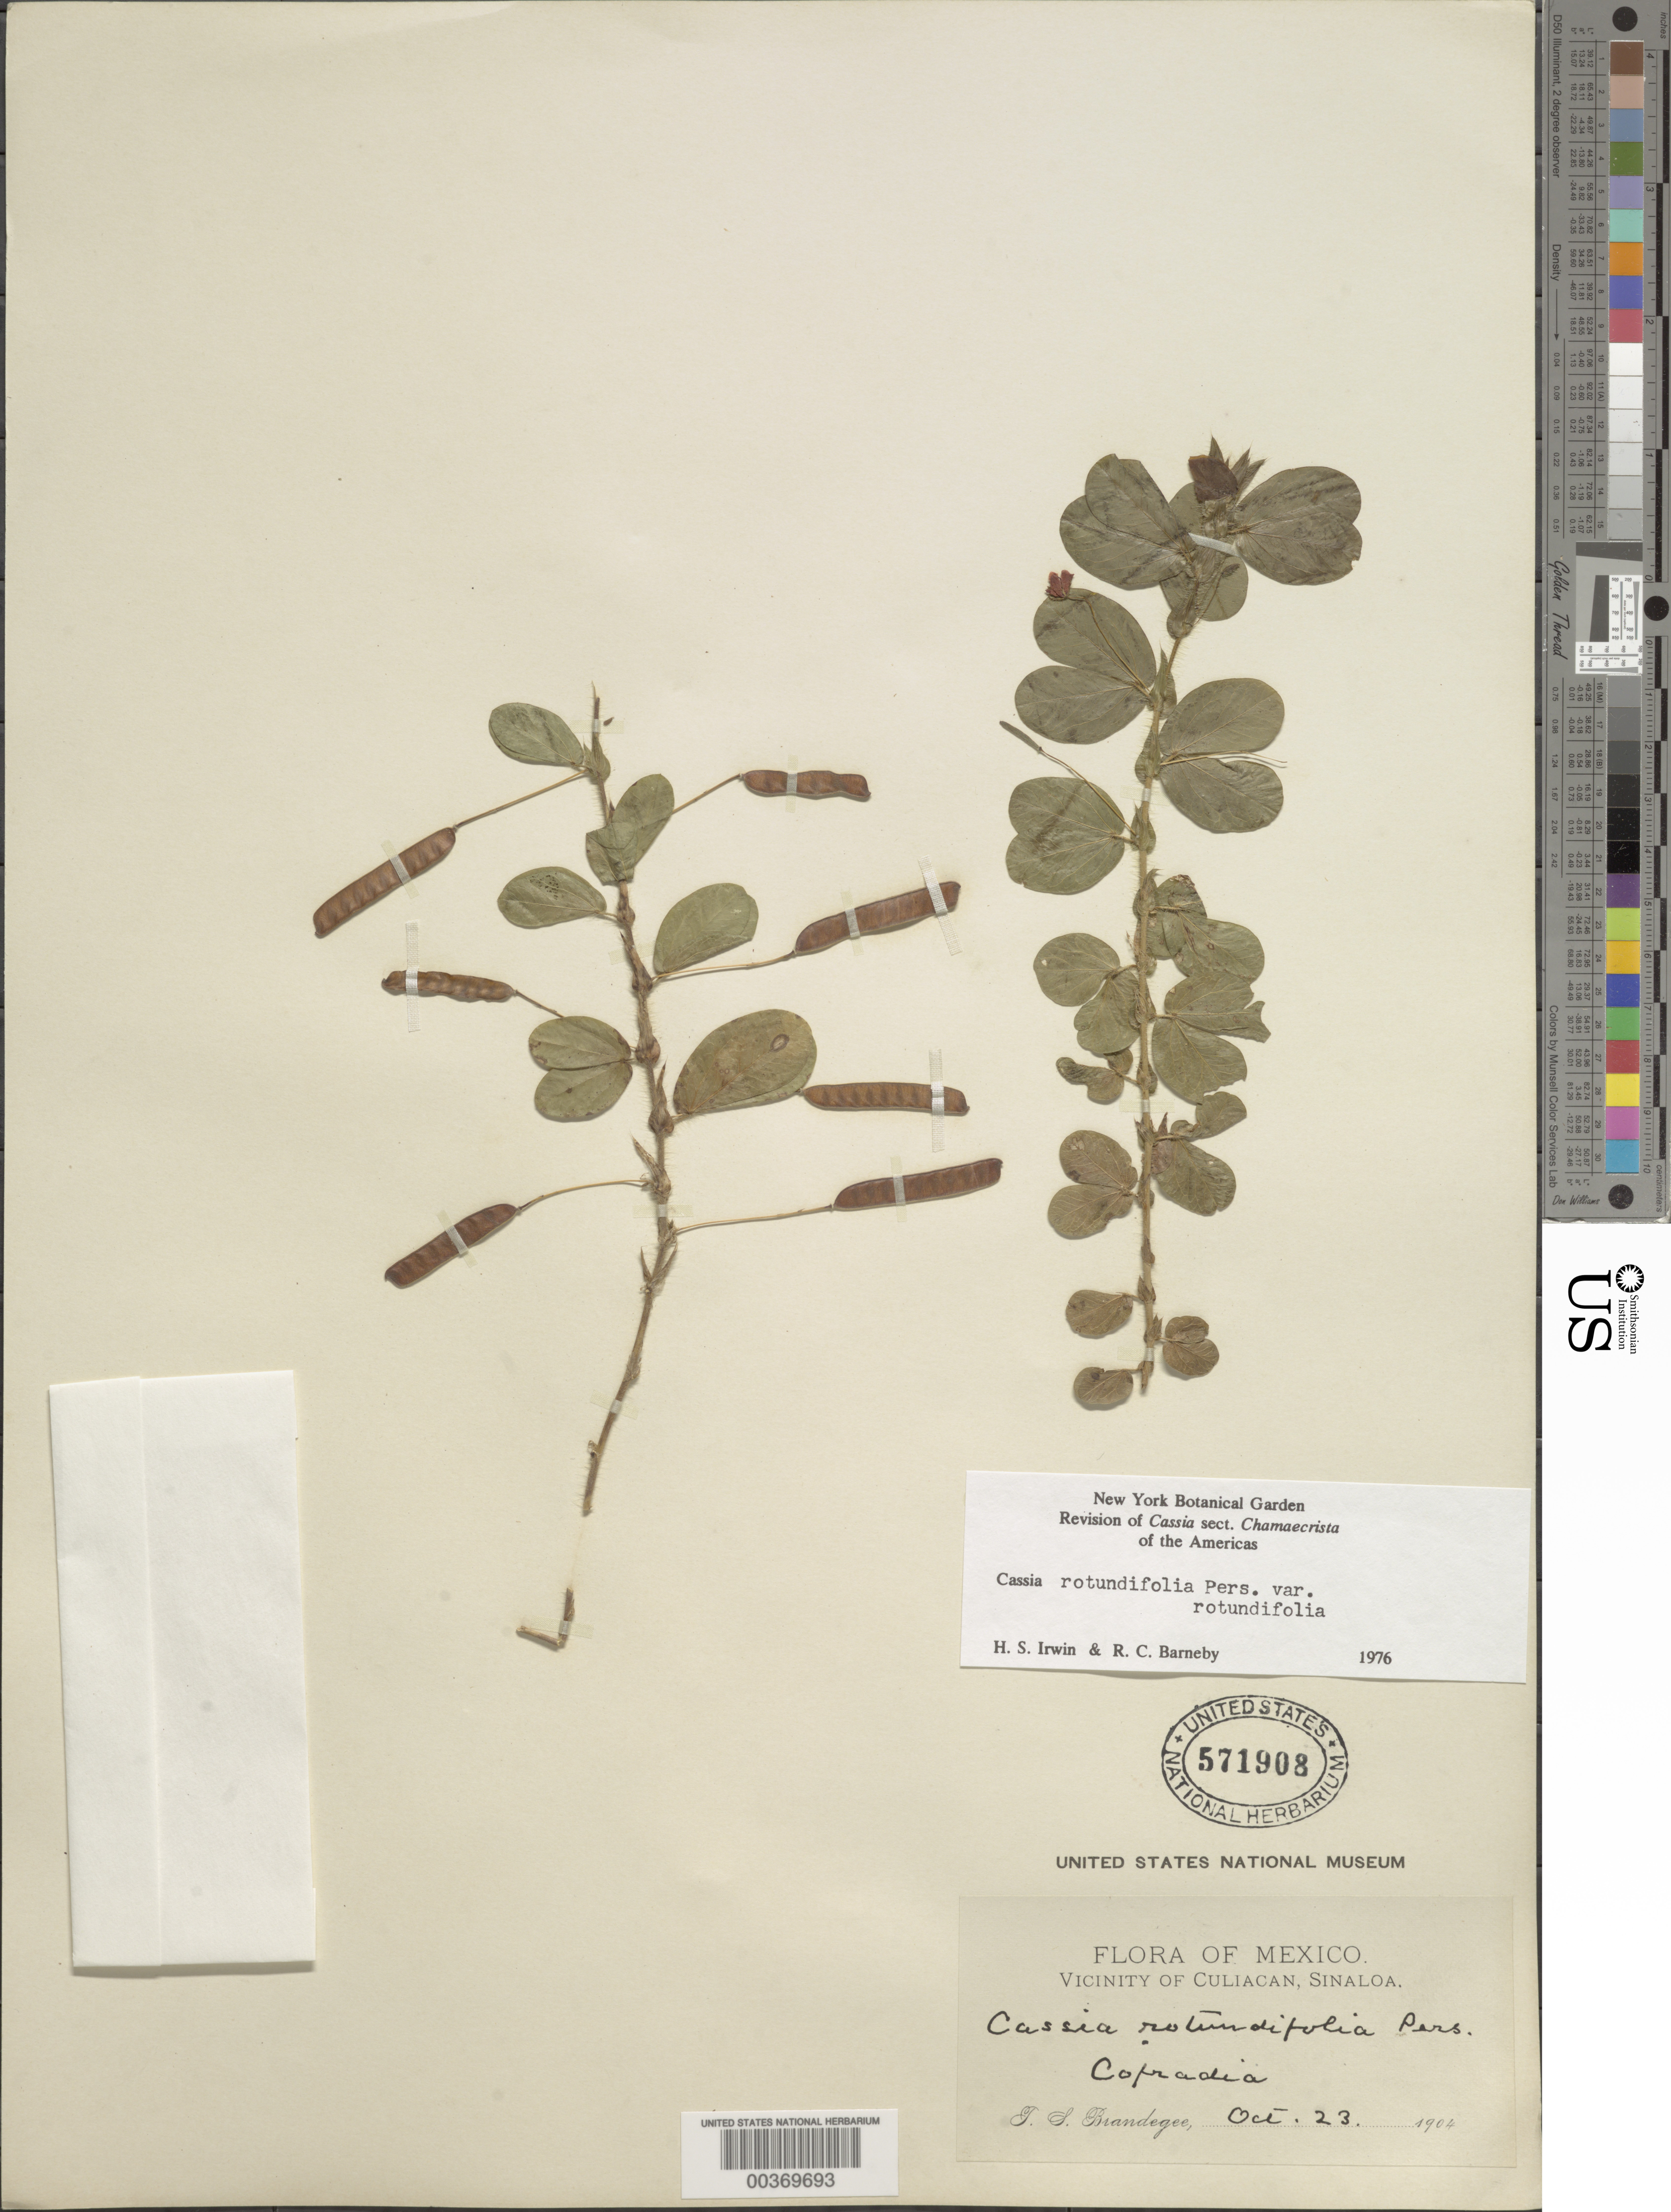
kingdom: Plantae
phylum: Tracheophyta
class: Magnoliopsida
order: Fabales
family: Fabaceae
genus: Chamaecrista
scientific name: Chamaecrista rotundifolia var. rotundifolia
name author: (Pers.) Greene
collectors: T. S. Brandegee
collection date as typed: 23 Oct 1904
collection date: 1904-10-23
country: Mexico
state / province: Sinaloa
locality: Vicinity of Culiacan; cofradia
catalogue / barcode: US 571908